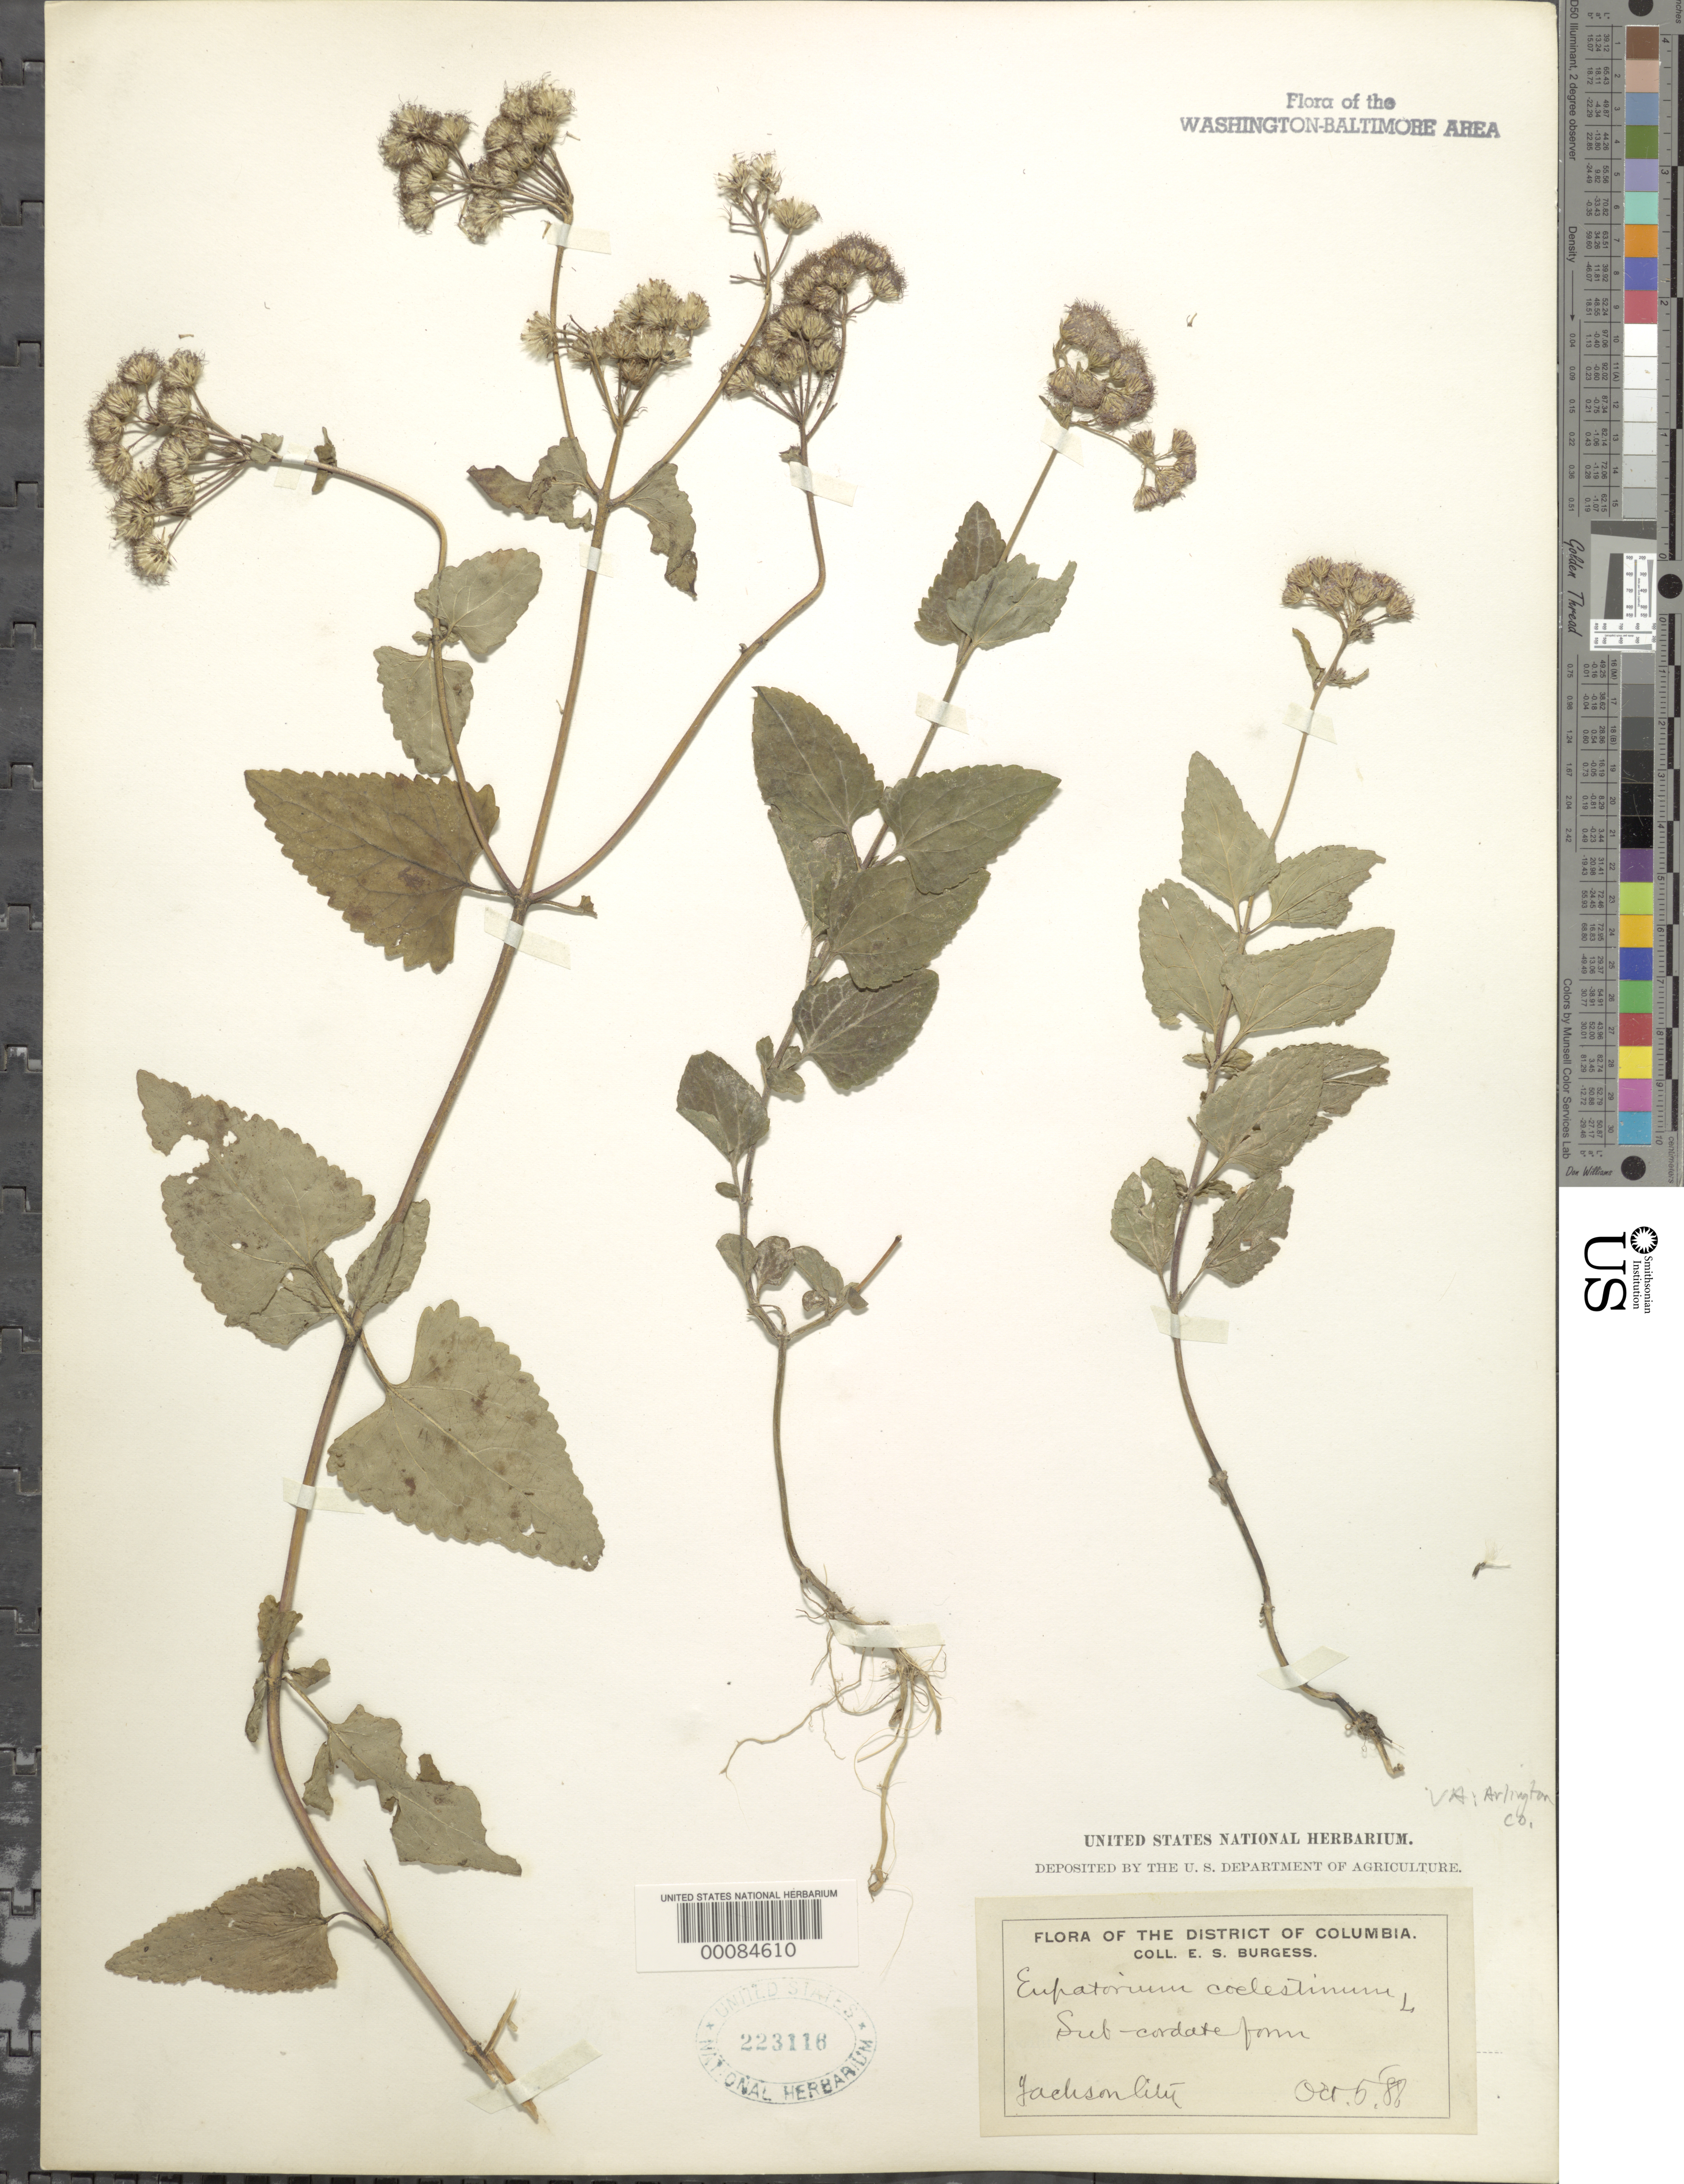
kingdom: Plantae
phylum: Tracheophyta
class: Magnoliopsida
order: Asterales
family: Asteraceae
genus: Conoclinium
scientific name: Conoclinium coelestinum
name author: (L.) DC.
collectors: E. Burgess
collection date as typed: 05 Oct 1888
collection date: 1888-10-05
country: United States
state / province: Virginia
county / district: Arlington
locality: Jackson City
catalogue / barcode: US 223116